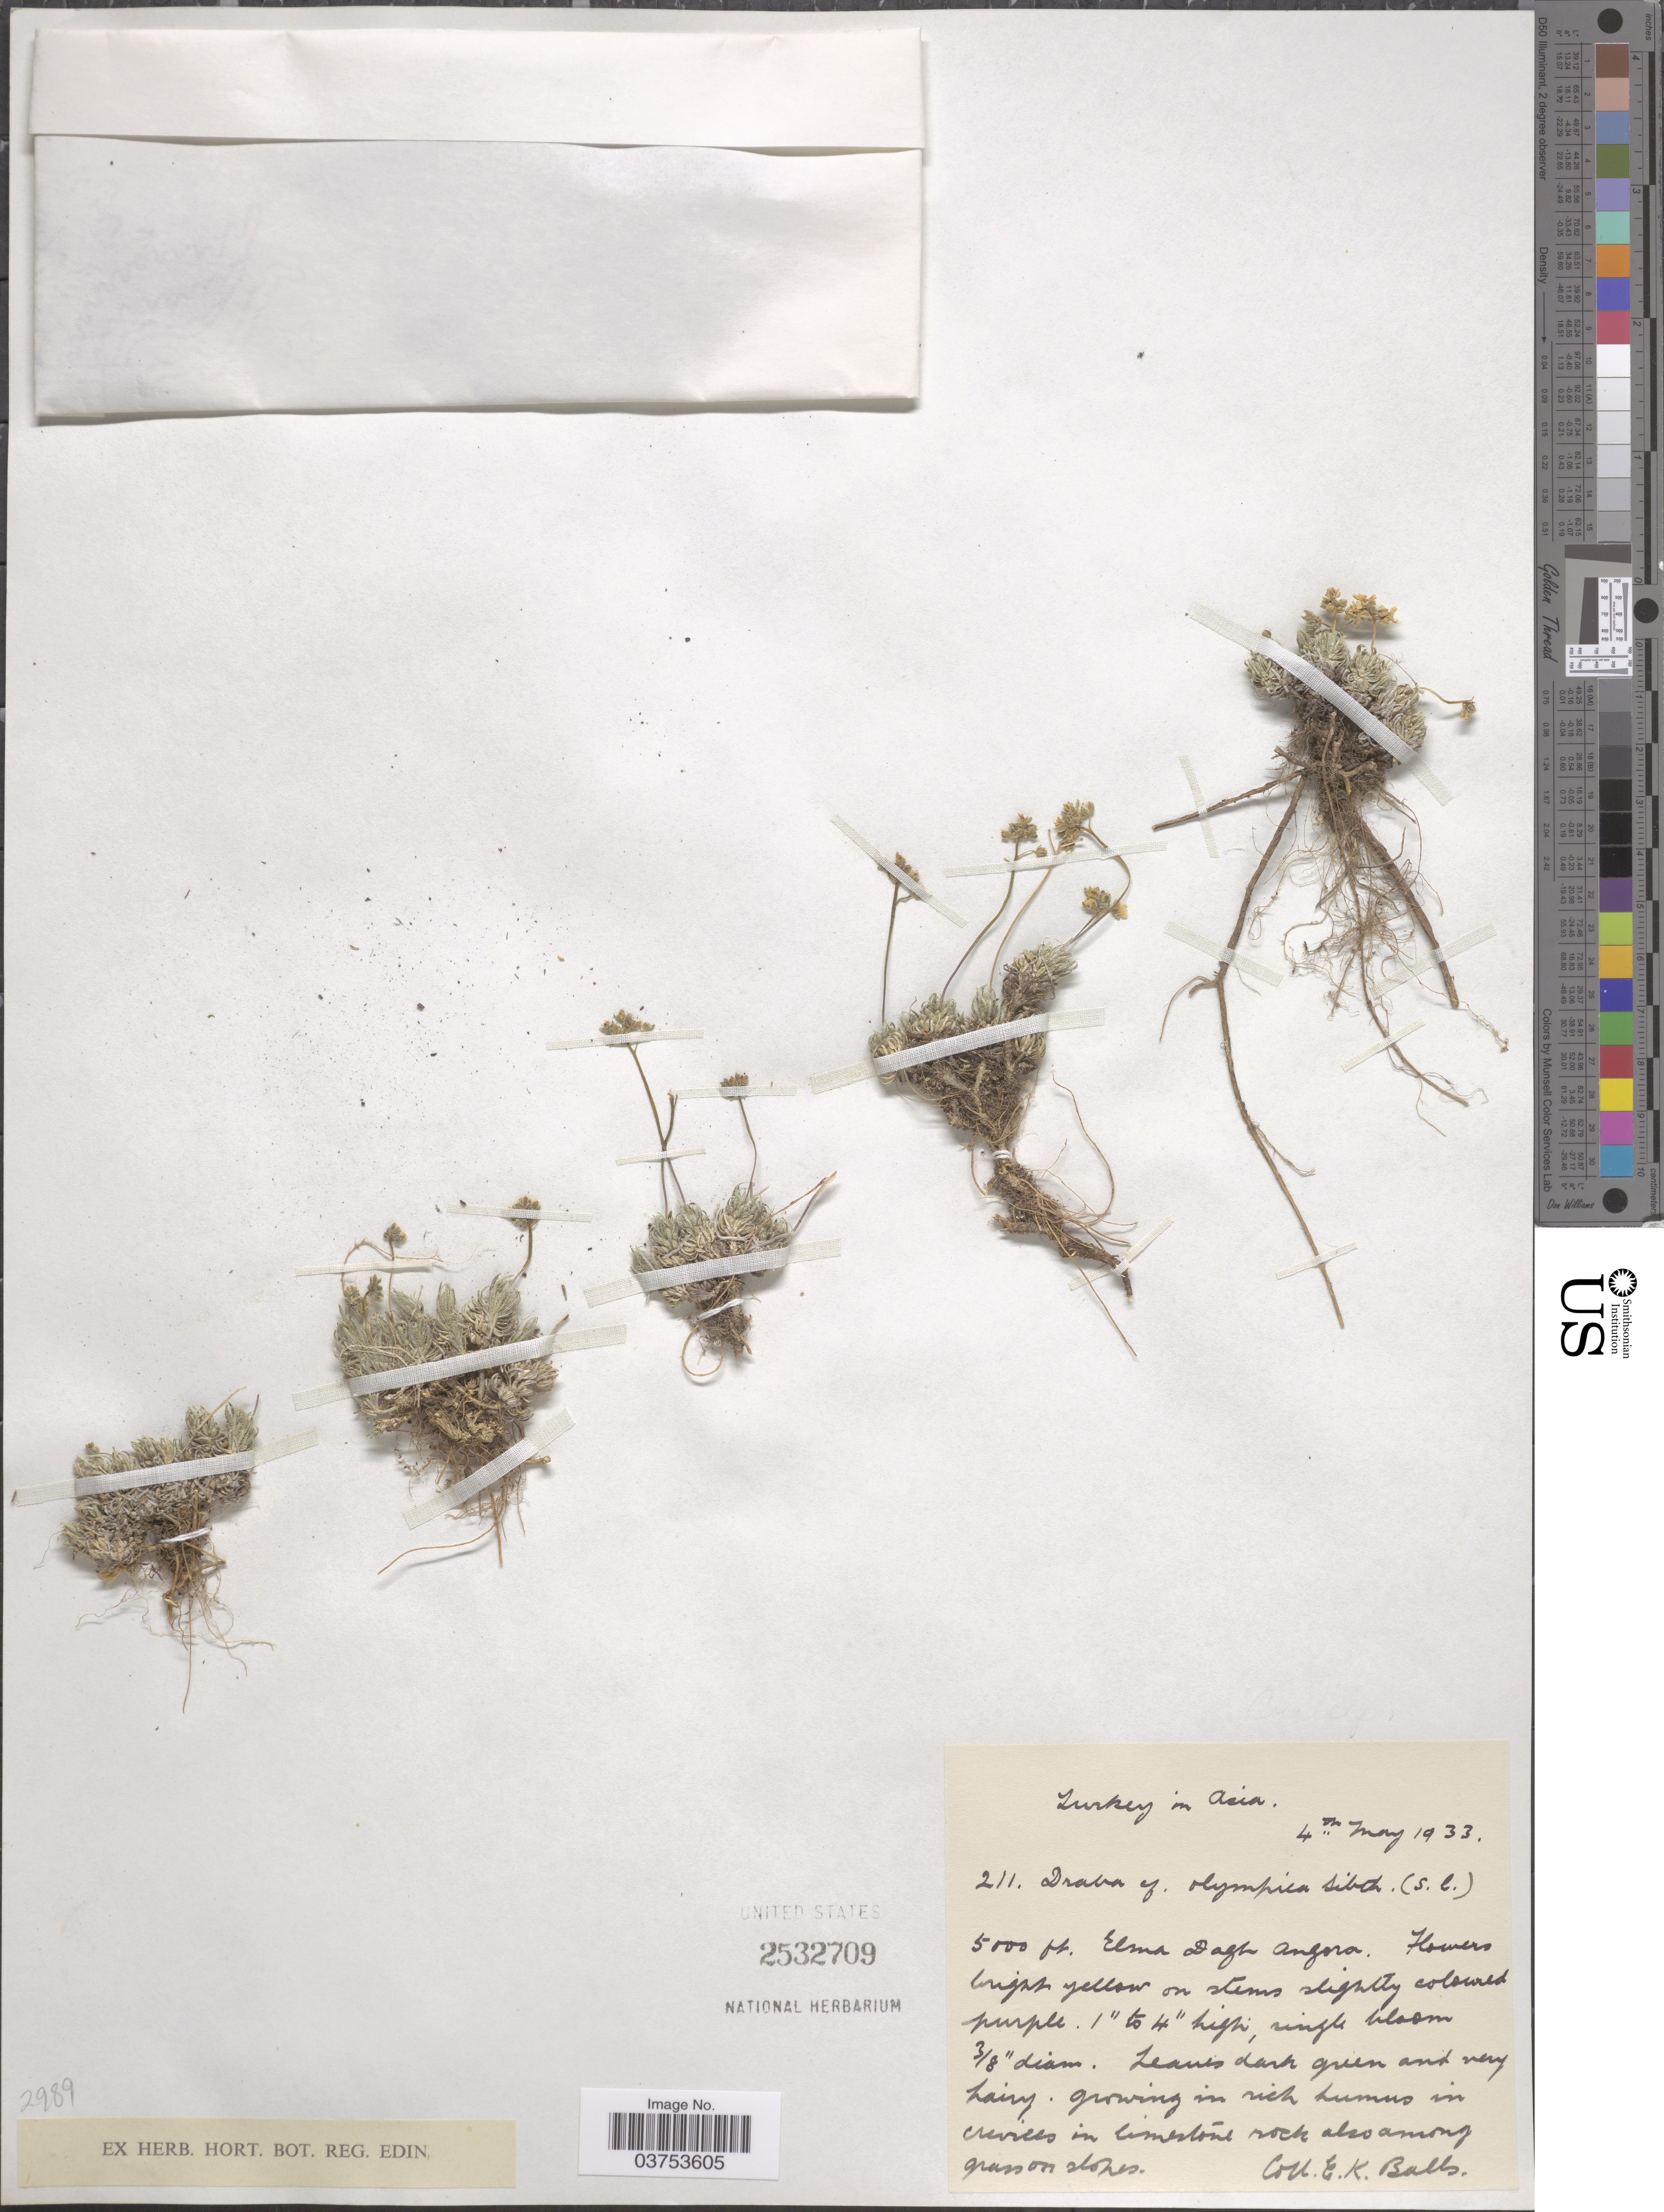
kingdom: Plantae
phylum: Tracheophyta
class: Magnoliopsida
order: Brassicales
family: Brassicaceae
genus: Draba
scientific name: Draba olympica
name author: Sibth. ex DC.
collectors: E. K. Balls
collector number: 211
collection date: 1933-05-04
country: Turkey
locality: Turkey in Asia. Elma Dagh Angora.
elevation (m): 1524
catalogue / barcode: US 2532709